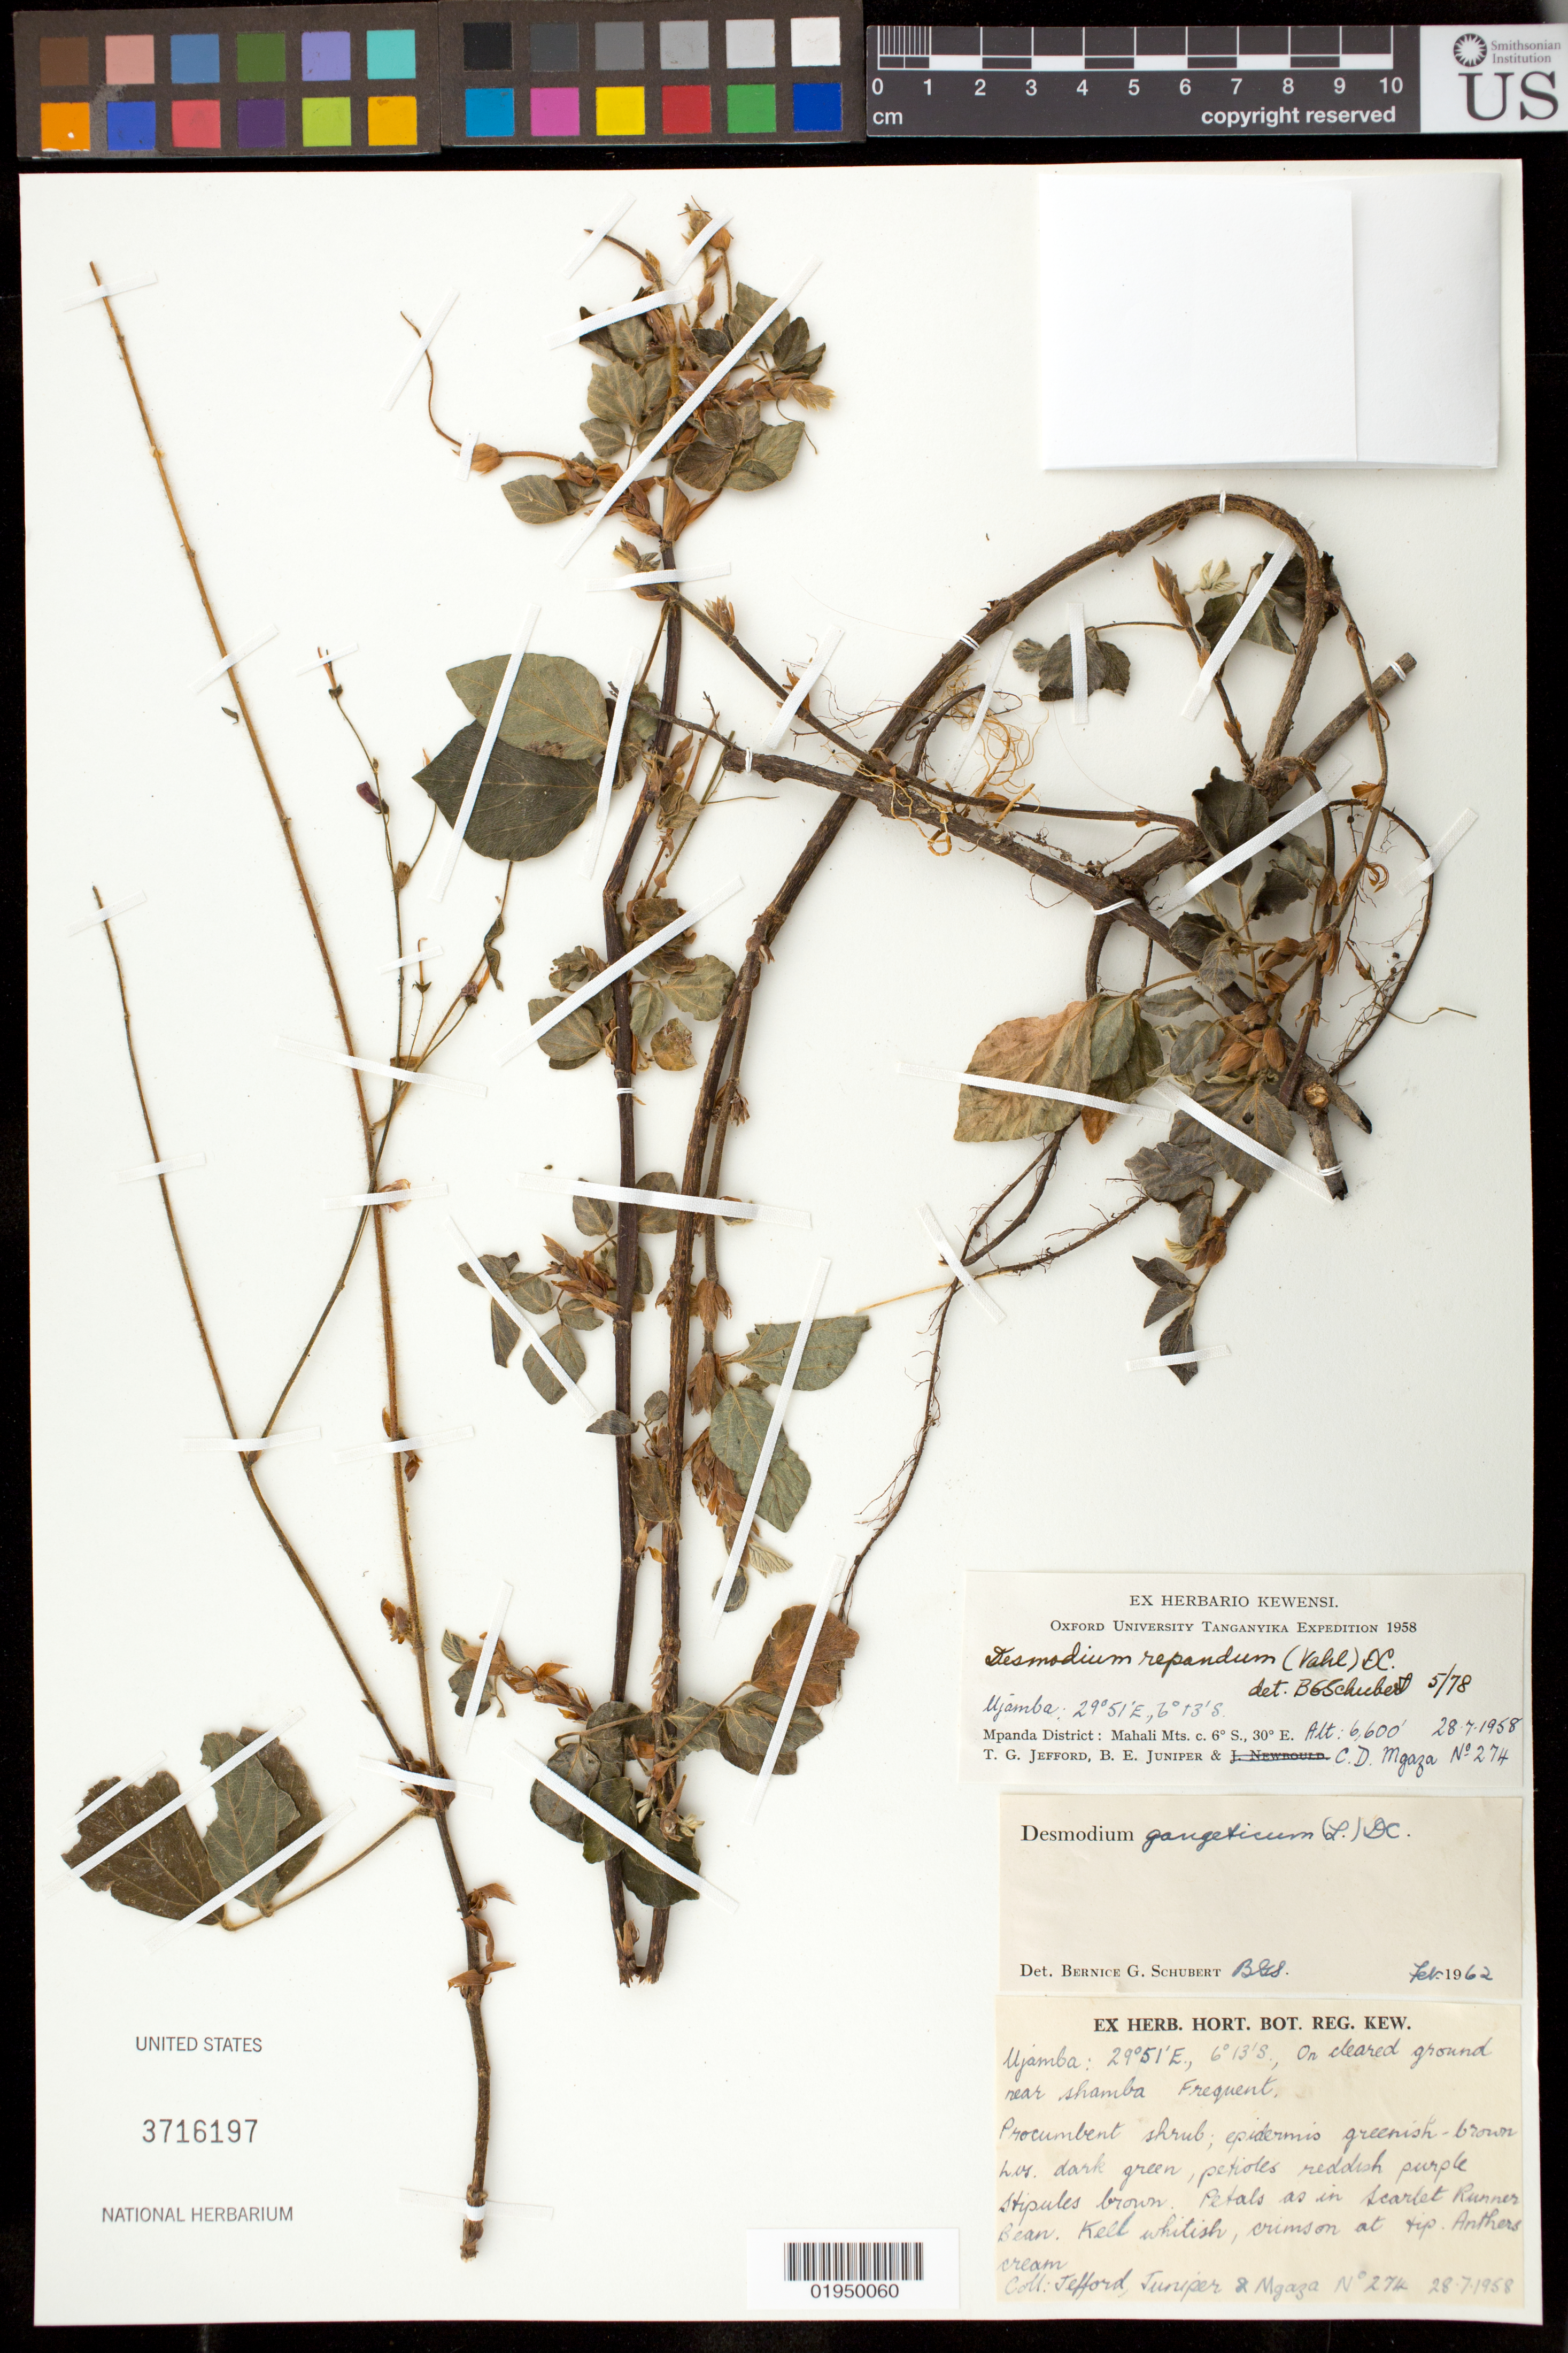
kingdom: Plantae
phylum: Tracheophyta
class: Magnoliopsida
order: Fabales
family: Fabaceae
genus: Hylodesmum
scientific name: Hylodesmum repandum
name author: (Vahl) H. Ohashi & R.R. Mill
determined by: Strong, Mark T., (BOT), Smithsonian Institution - National Museum of Natural History (UNITED STATES)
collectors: T. Jefford, B. Juniper & C. Mgaza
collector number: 274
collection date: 1958-07-28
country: Tanzania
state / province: Kigoma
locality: Tanganyika Expedition. Ujamba. Mpand District: Mahali Mts.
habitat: On cleared ground near shamba. Frequent.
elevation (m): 2012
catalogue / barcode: US 3716197